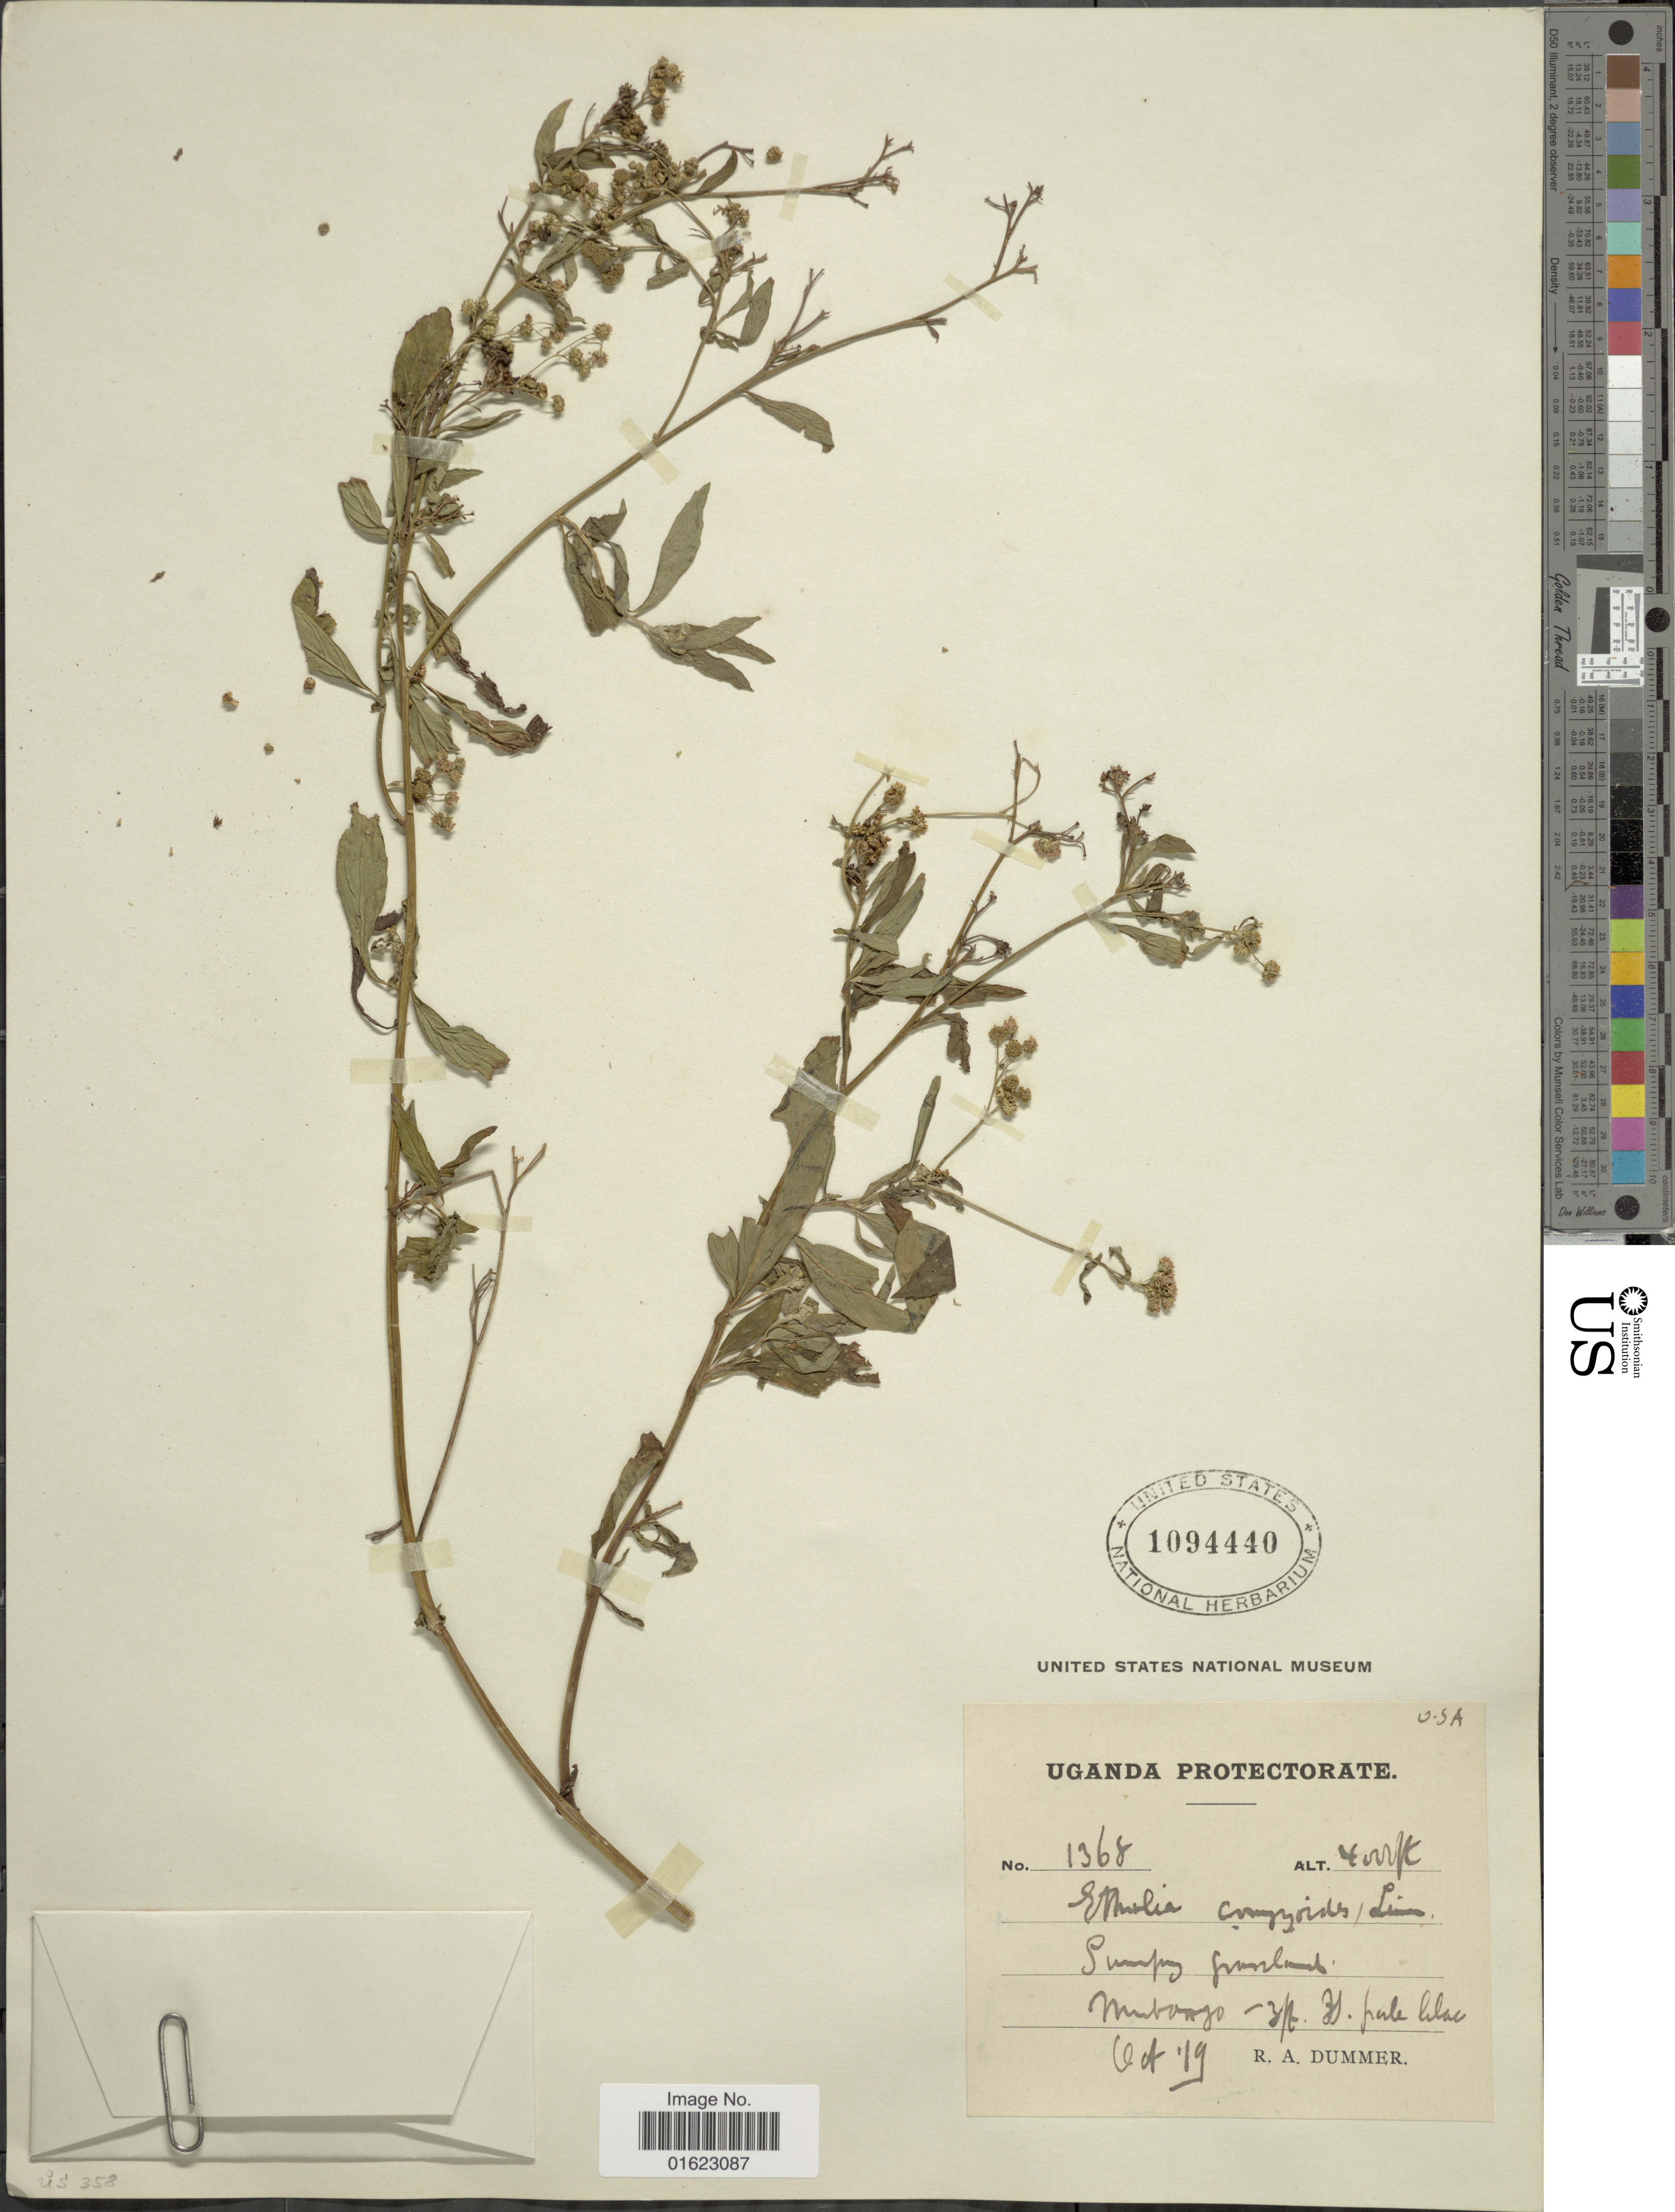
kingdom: Plantae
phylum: Tracheophyta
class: Magnoliopsida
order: Asterales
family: Asteraceae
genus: Ethulia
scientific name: Ethulia conyzoides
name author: L. f.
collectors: R. Dümmer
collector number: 1368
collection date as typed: Transcribed d/m/y: /10/19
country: Uganda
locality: Uganda Protectorate, Mubango.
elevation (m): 1219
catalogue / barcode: US 1094440